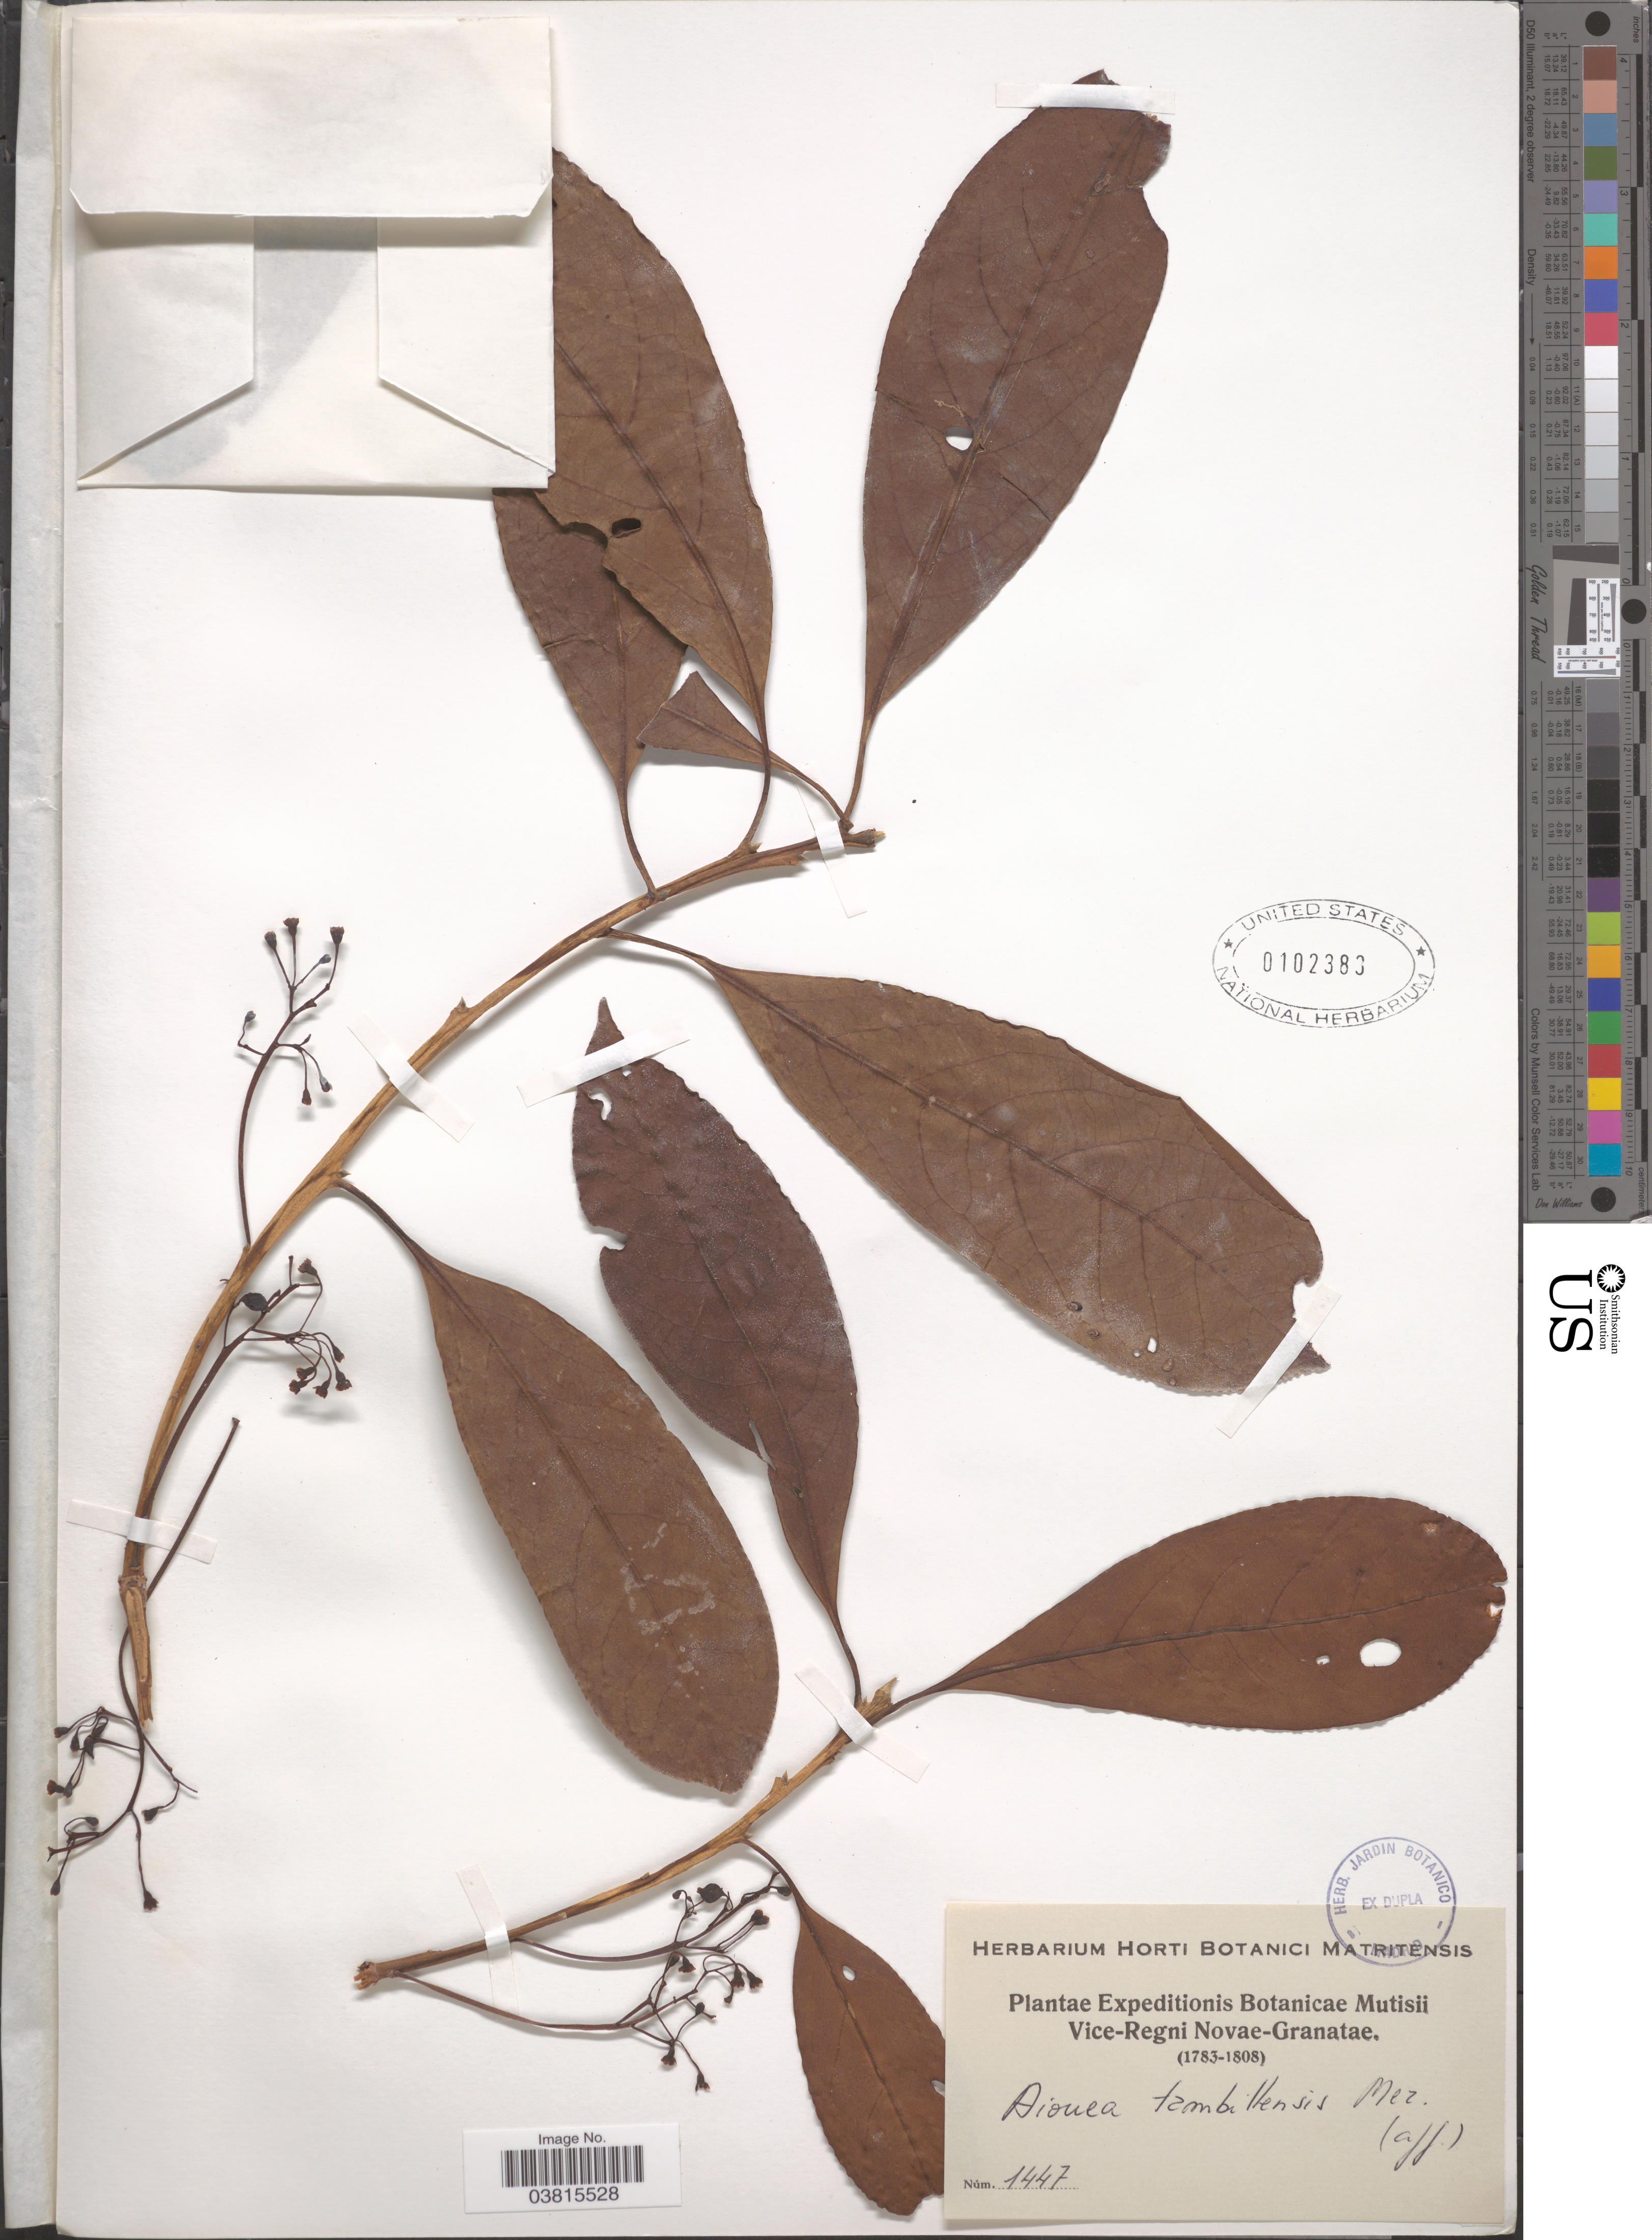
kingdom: Plantae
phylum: Tracheophyta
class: Magnoliopsida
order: Laurales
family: Lauraceae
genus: Aiouea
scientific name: Aiouea tambillensis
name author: Mez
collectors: ex herb. Horti Botanici Matritensis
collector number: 1447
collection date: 1783/1808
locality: Vice-Regni Novae-Granatae.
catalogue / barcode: US 102383